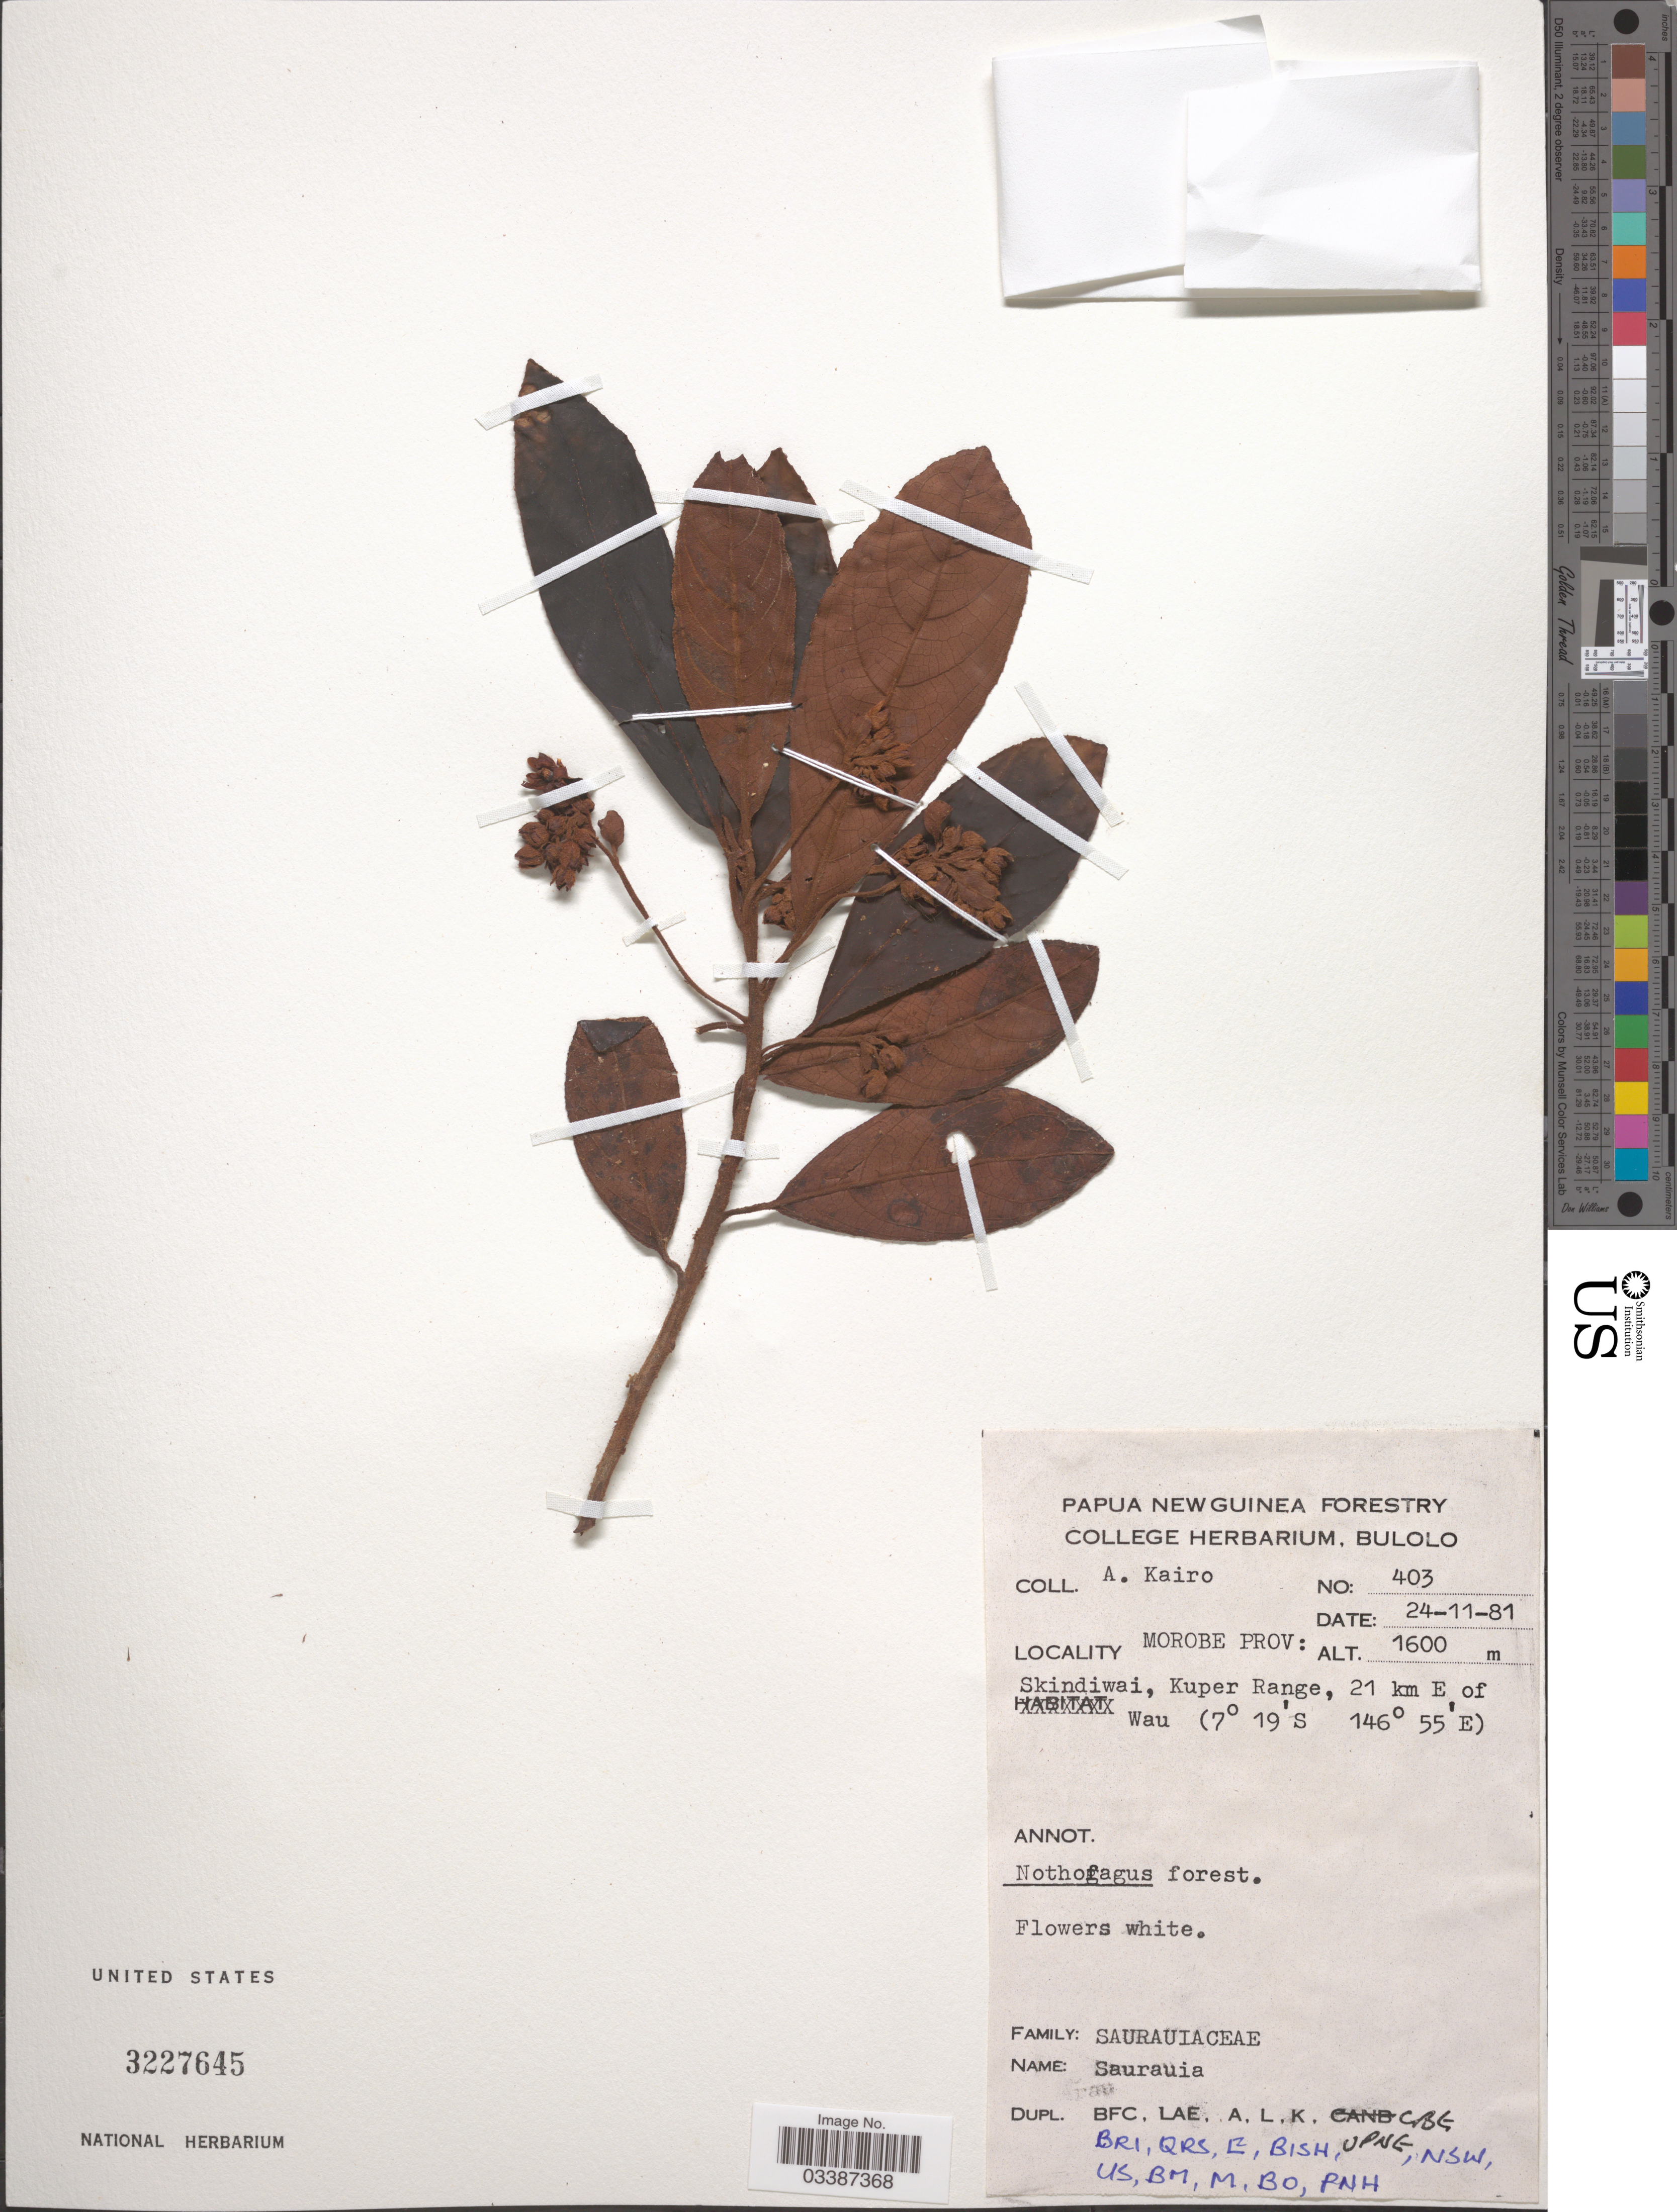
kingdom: Plantae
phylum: Tracheophyta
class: Magnoliopsida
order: Ericales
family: Actinidiaceae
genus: Saurauia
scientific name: Saurauia sp.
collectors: A. Kairo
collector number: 403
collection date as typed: Transcribed d/m/y: 24/11/81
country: Papua New Guinea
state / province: Morobe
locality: Skindiwai, Kuper Range, 21 km E of Wau.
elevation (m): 1600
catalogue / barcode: US 3227645